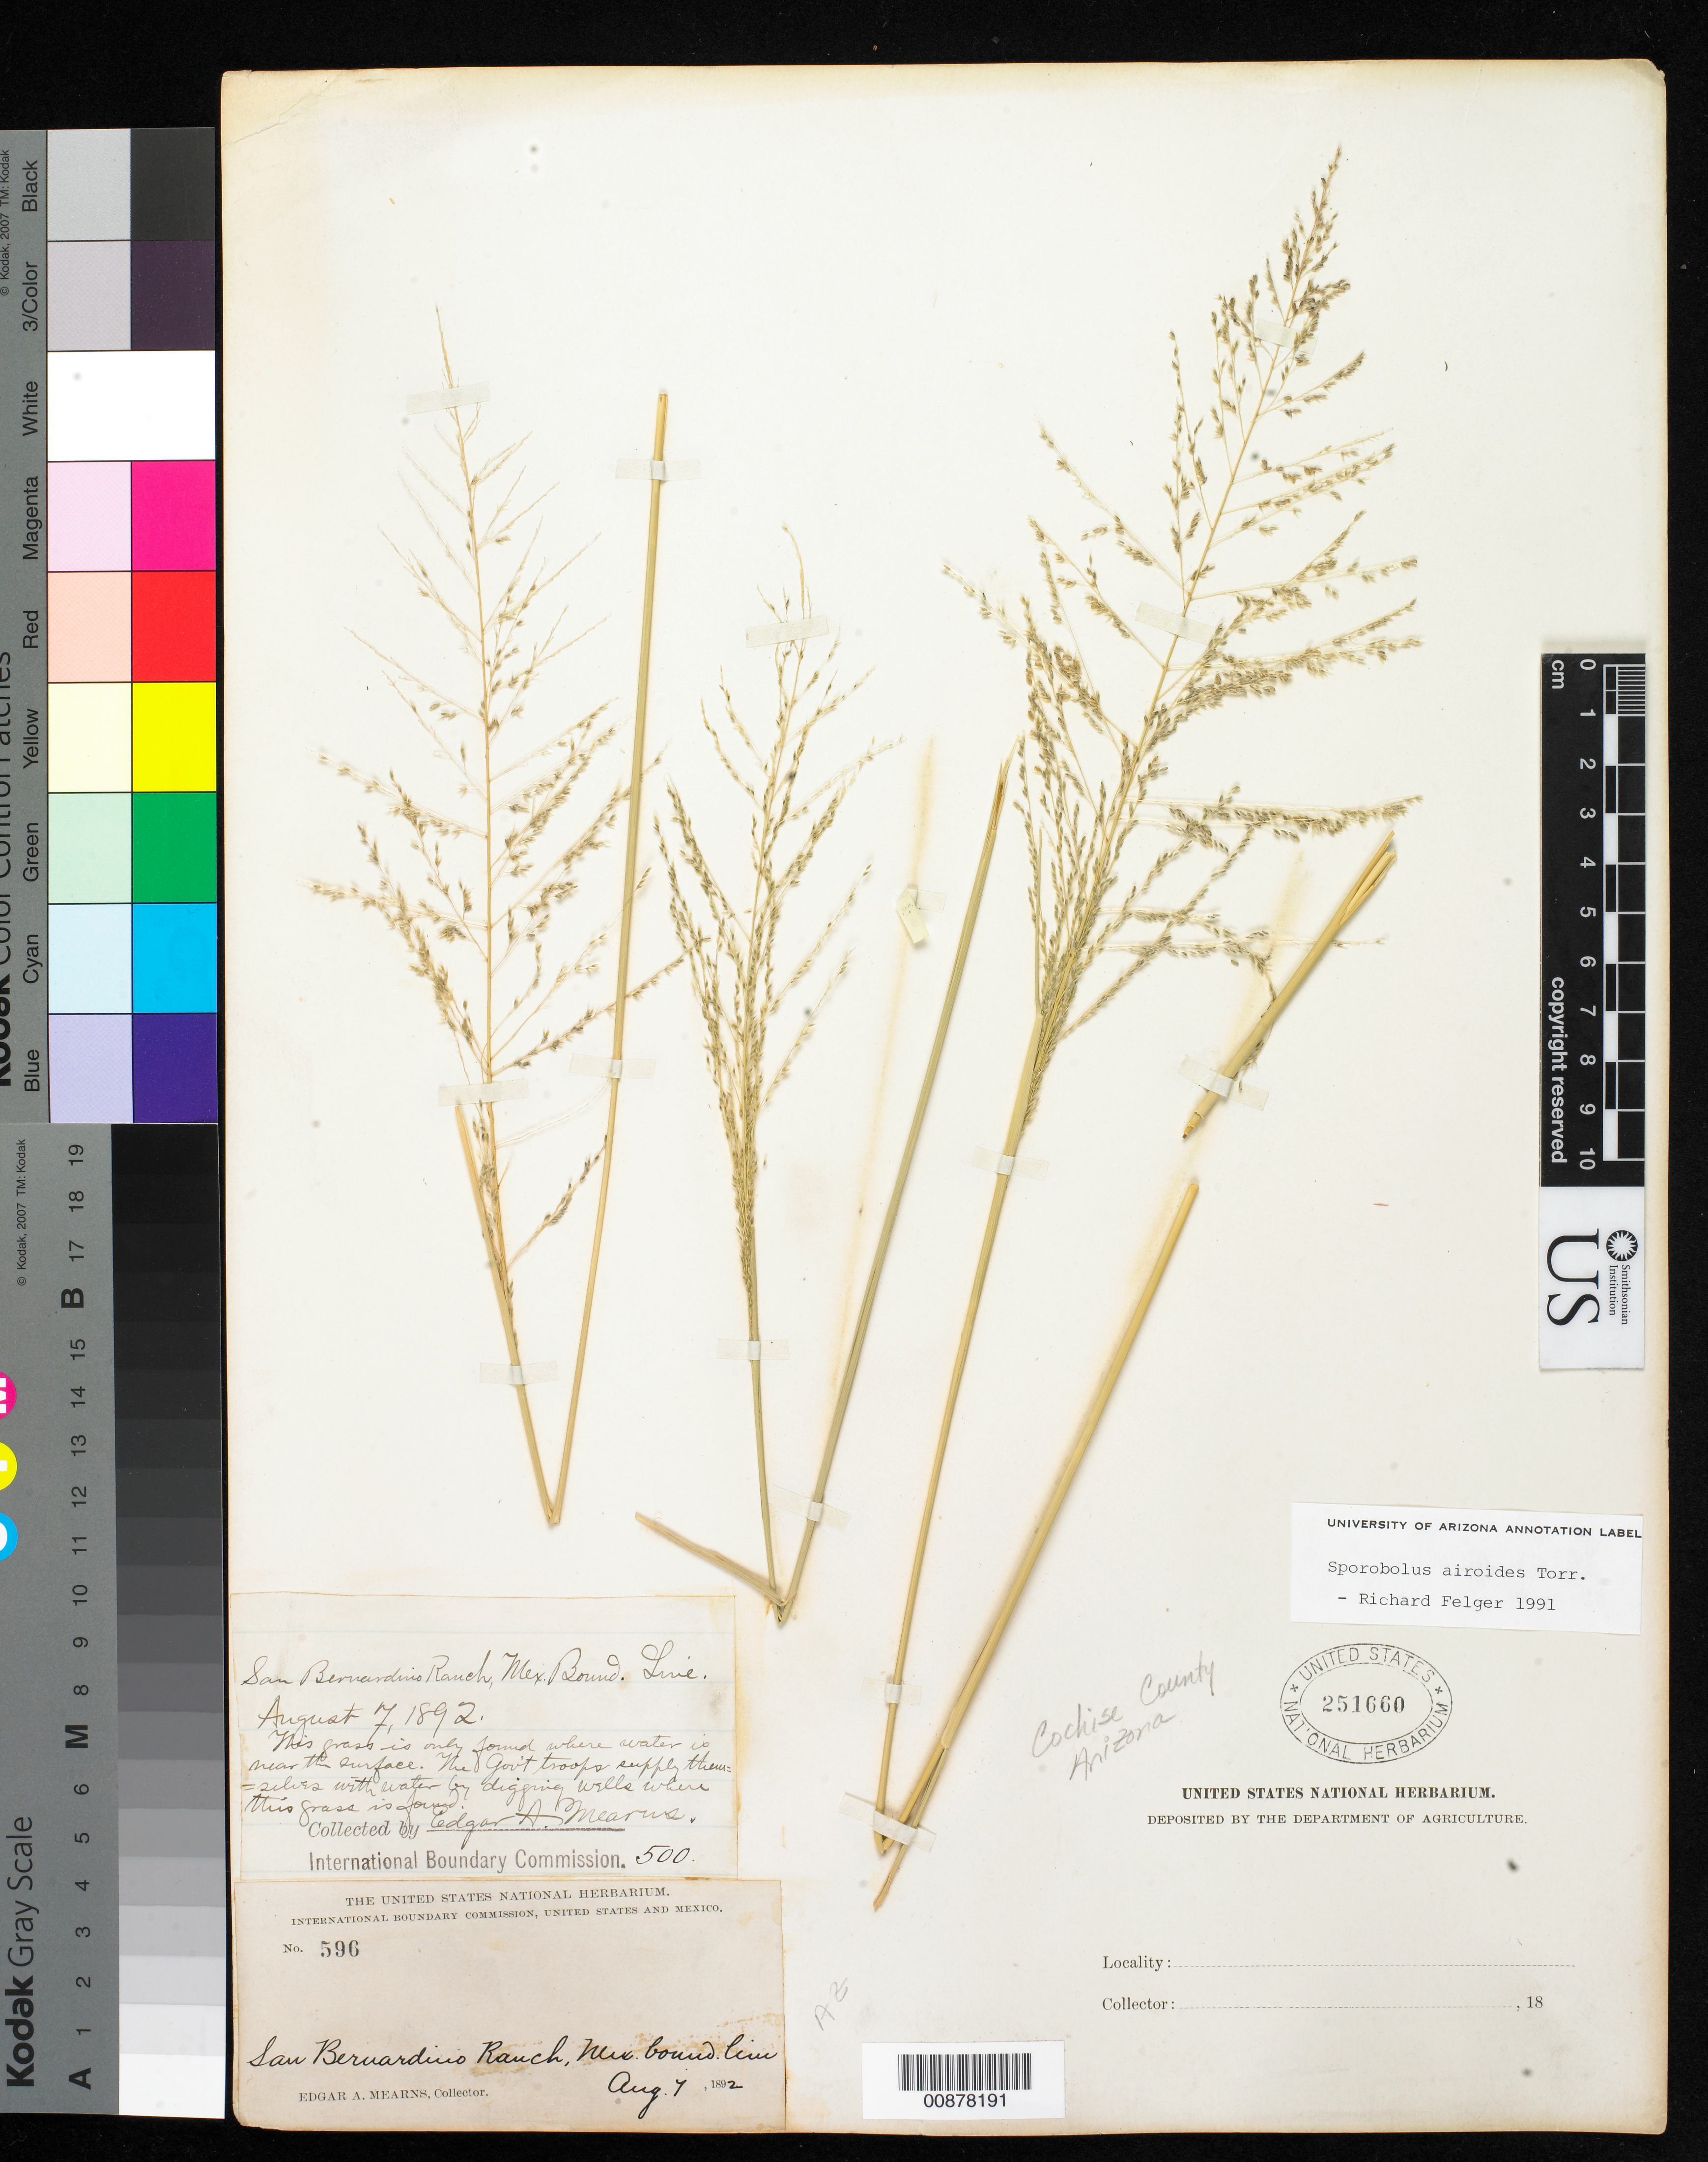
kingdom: Plantae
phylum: Tracheophyta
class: Liliopsida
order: Poales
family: Poaceae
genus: Sporobolus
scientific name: Sporobolus airoides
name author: (Torr.) Torr.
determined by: Felger, R. S.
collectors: E. A. Mearns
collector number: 596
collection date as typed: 07 Aug 1892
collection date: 1892-08-07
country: United States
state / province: Arizona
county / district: Cochise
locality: San Bernardino Ranch, Mexican Boundary Line.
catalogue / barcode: US 251660